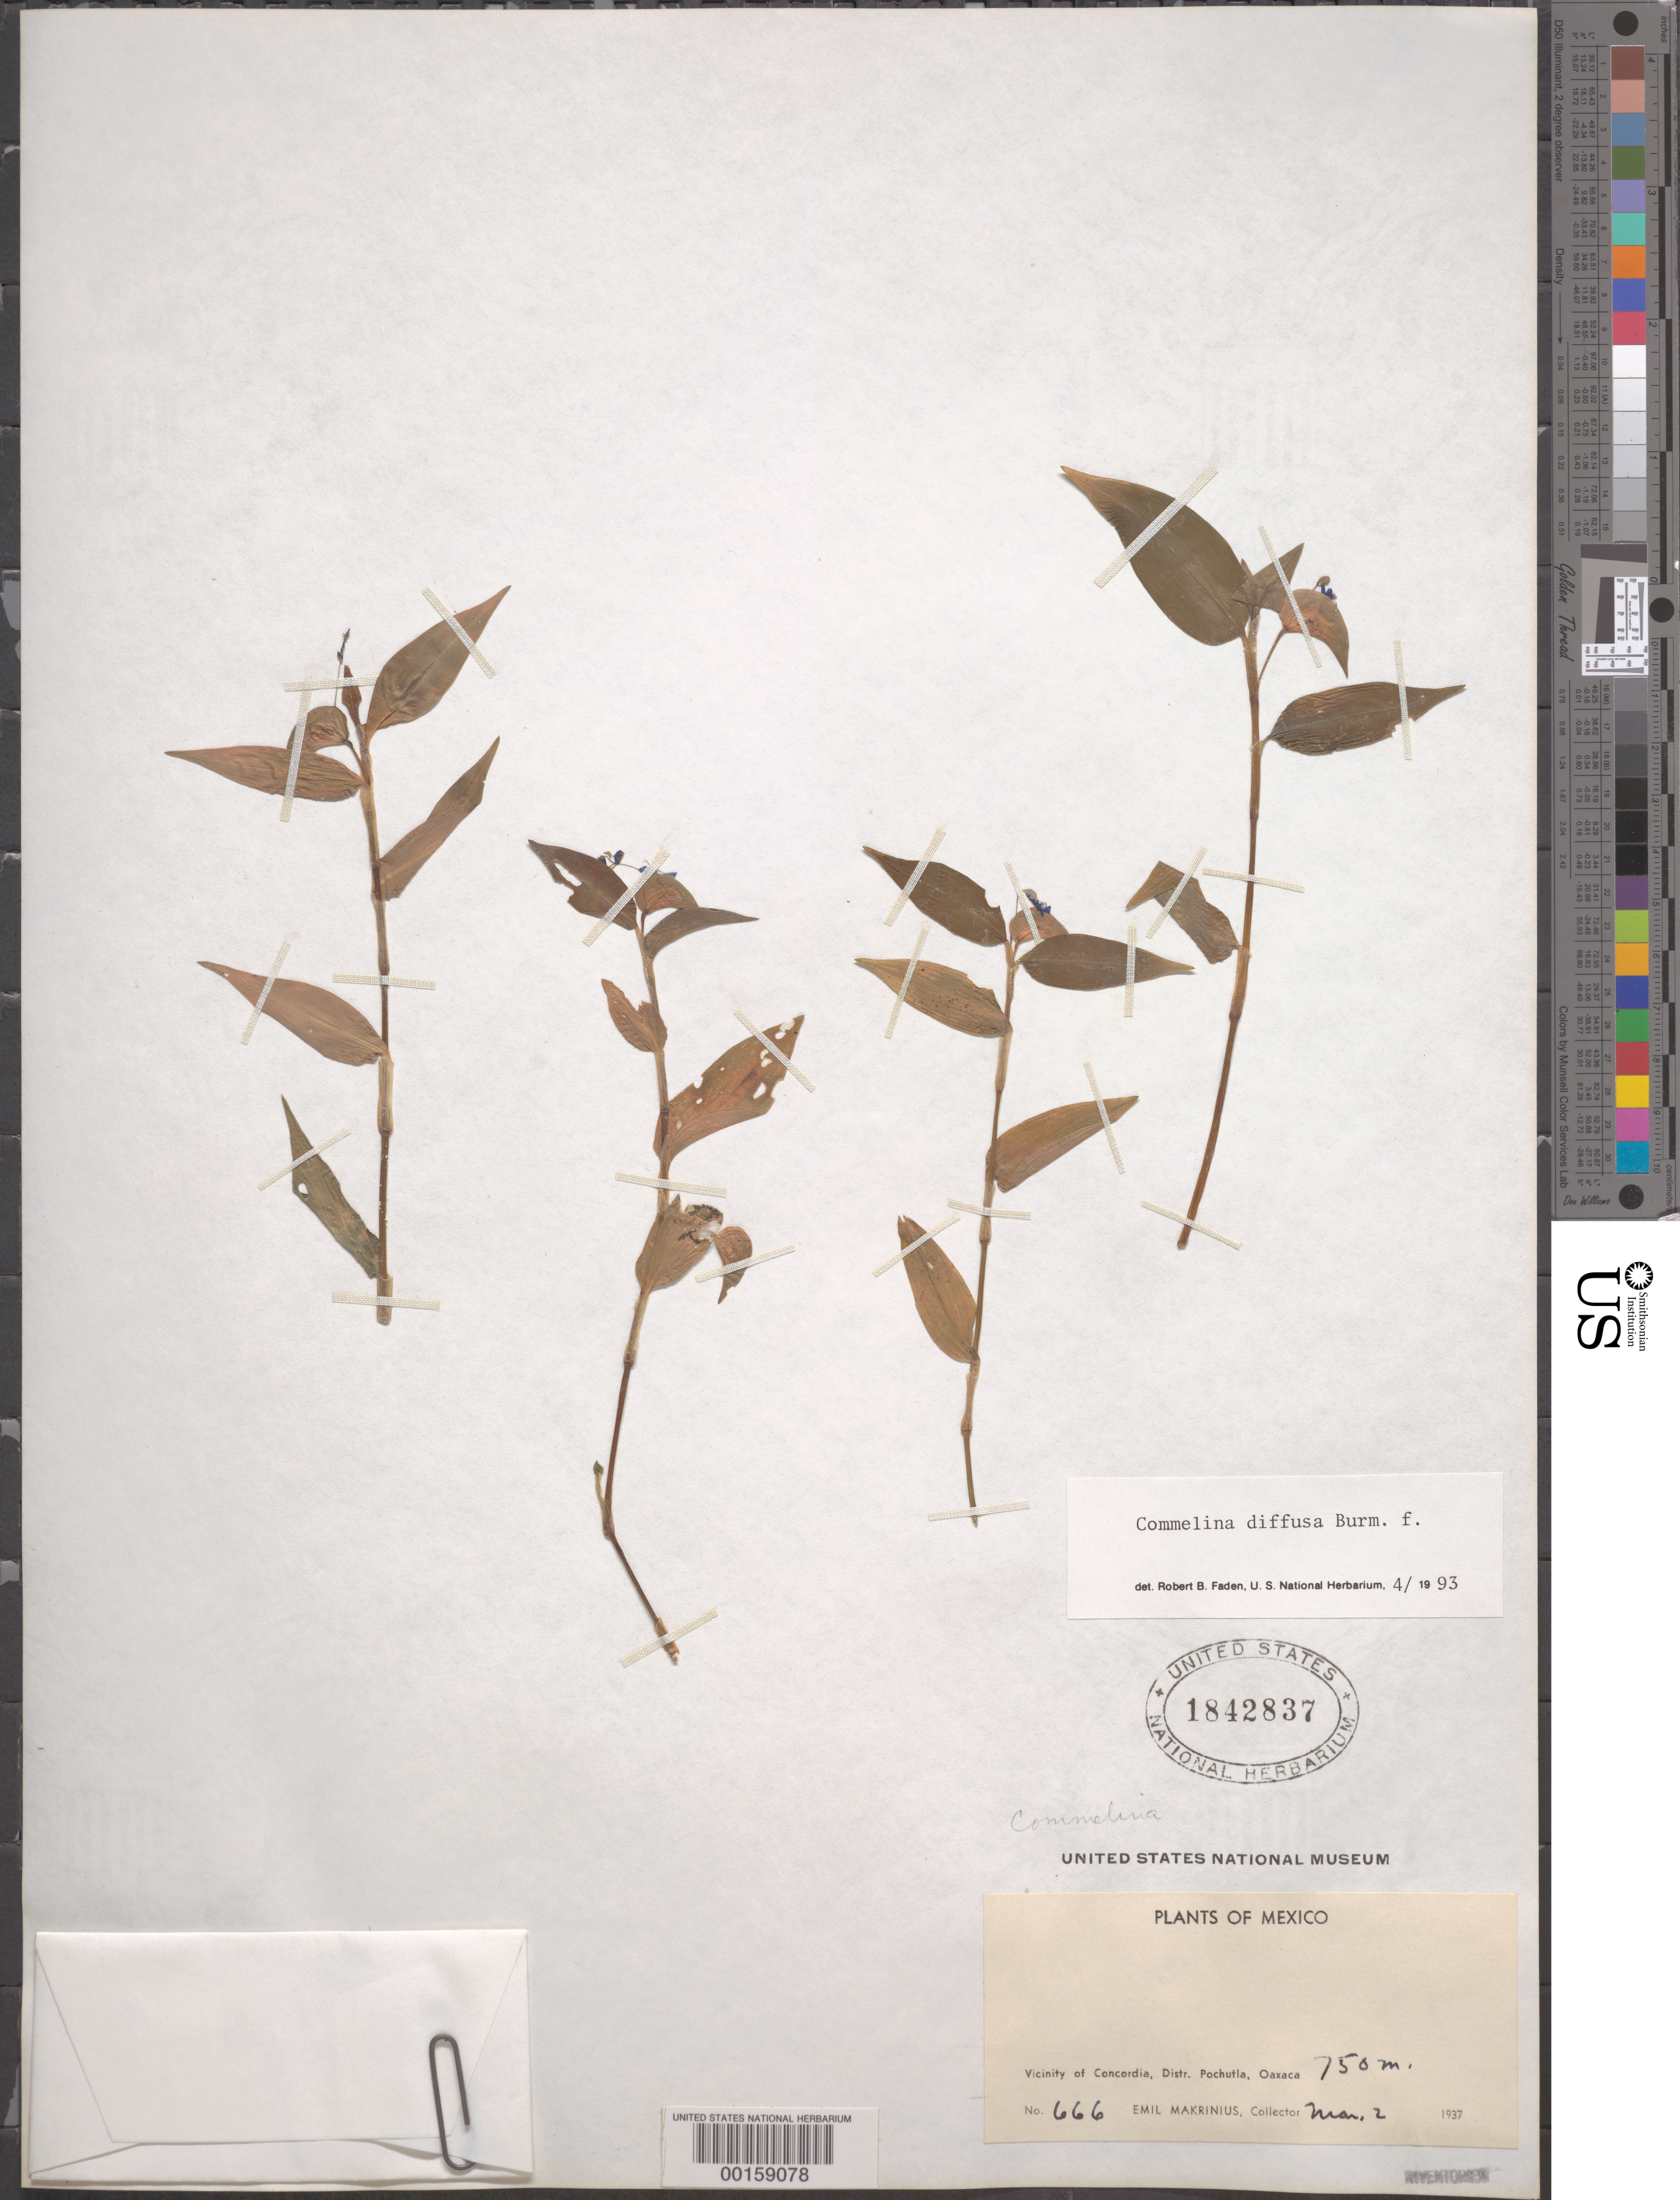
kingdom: Plantae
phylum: Tracheophyta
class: Liliopsida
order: Commelinales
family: Commelinaceae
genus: Commelina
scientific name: Commelina diffusa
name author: Burm. f.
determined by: Faden, Robert B., (US), Smithsonian Institution - National Museum of Natural History (UNITED STATES)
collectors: E. Makrinius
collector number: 666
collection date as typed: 02 Mar 1937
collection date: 1937-03-02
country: Mexico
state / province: Oaxaca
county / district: San Pedro Pochutla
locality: Pochutla mun (?), concordia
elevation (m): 860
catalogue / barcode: US 1842837